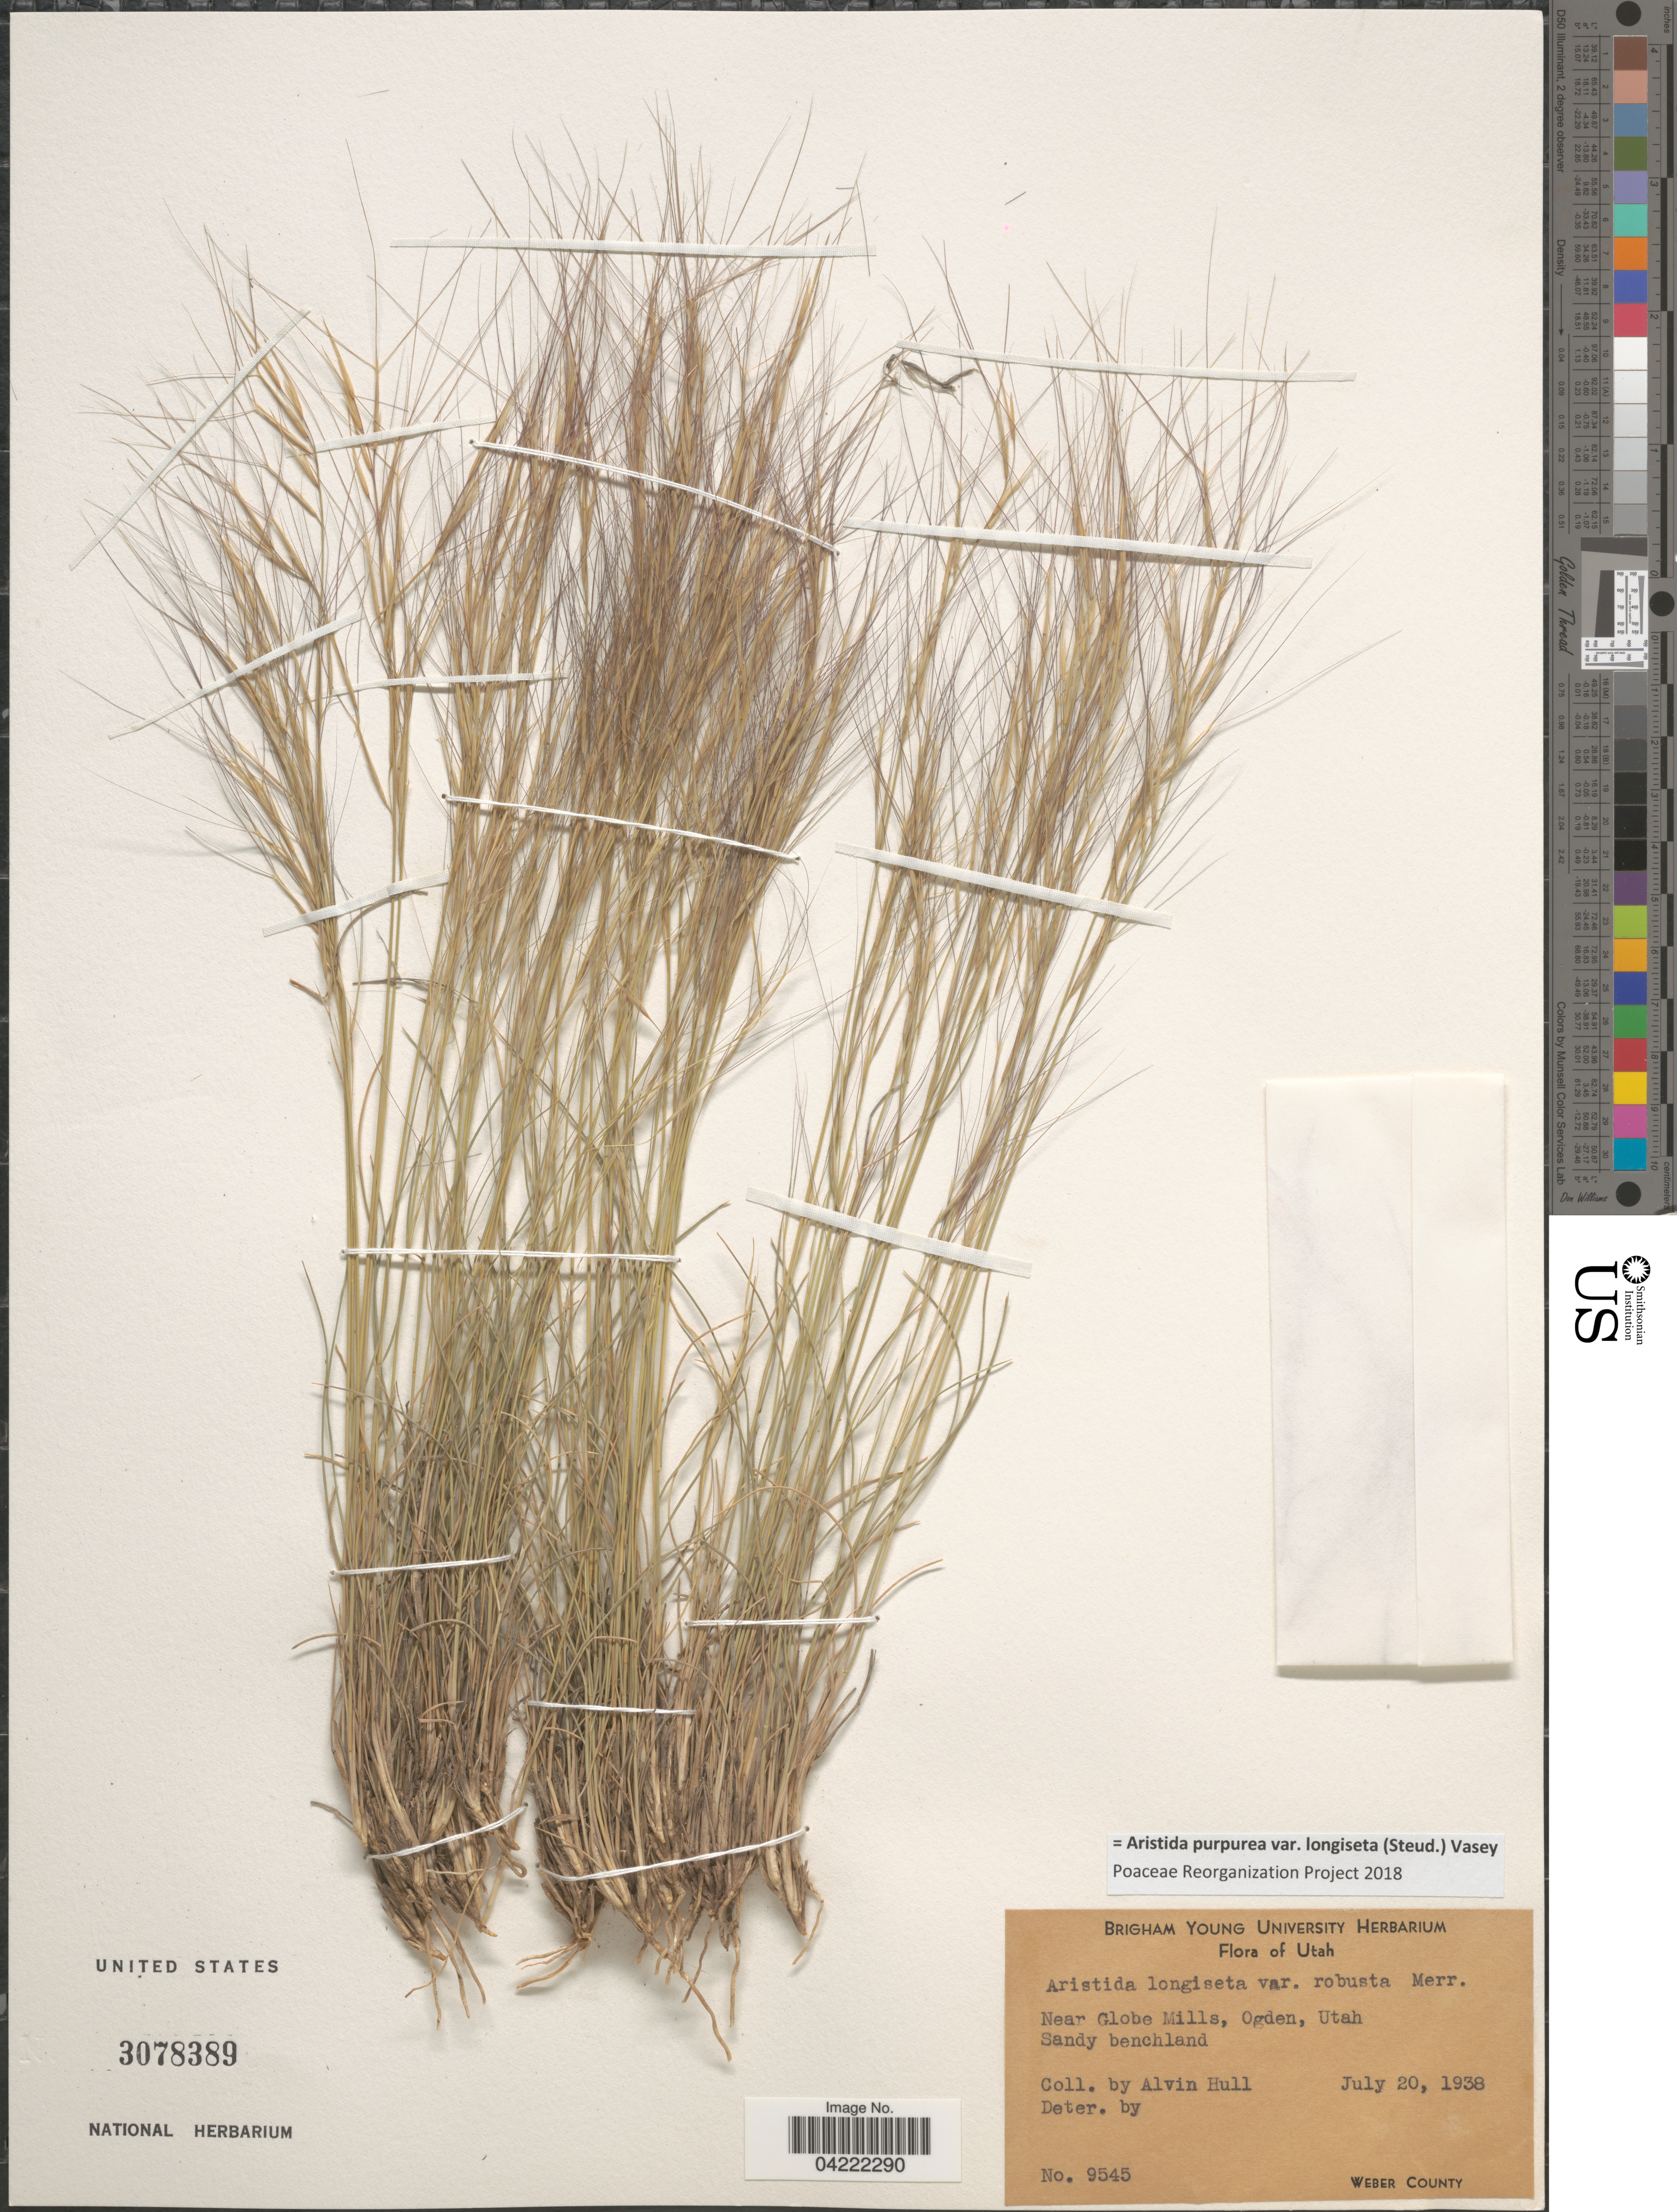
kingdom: Plantae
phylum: Tracheophyta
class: Liliopsida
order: Poales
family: Poaceae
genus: Aristida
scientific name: Aristida purpurea var. longiseta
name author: (Steud.) Vasey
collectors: A. Hull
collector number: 9545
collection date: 1938-07-20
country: United States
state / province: Utah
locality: Near Globe Mills, Ogden. Weber County.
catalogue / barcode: US 3078389